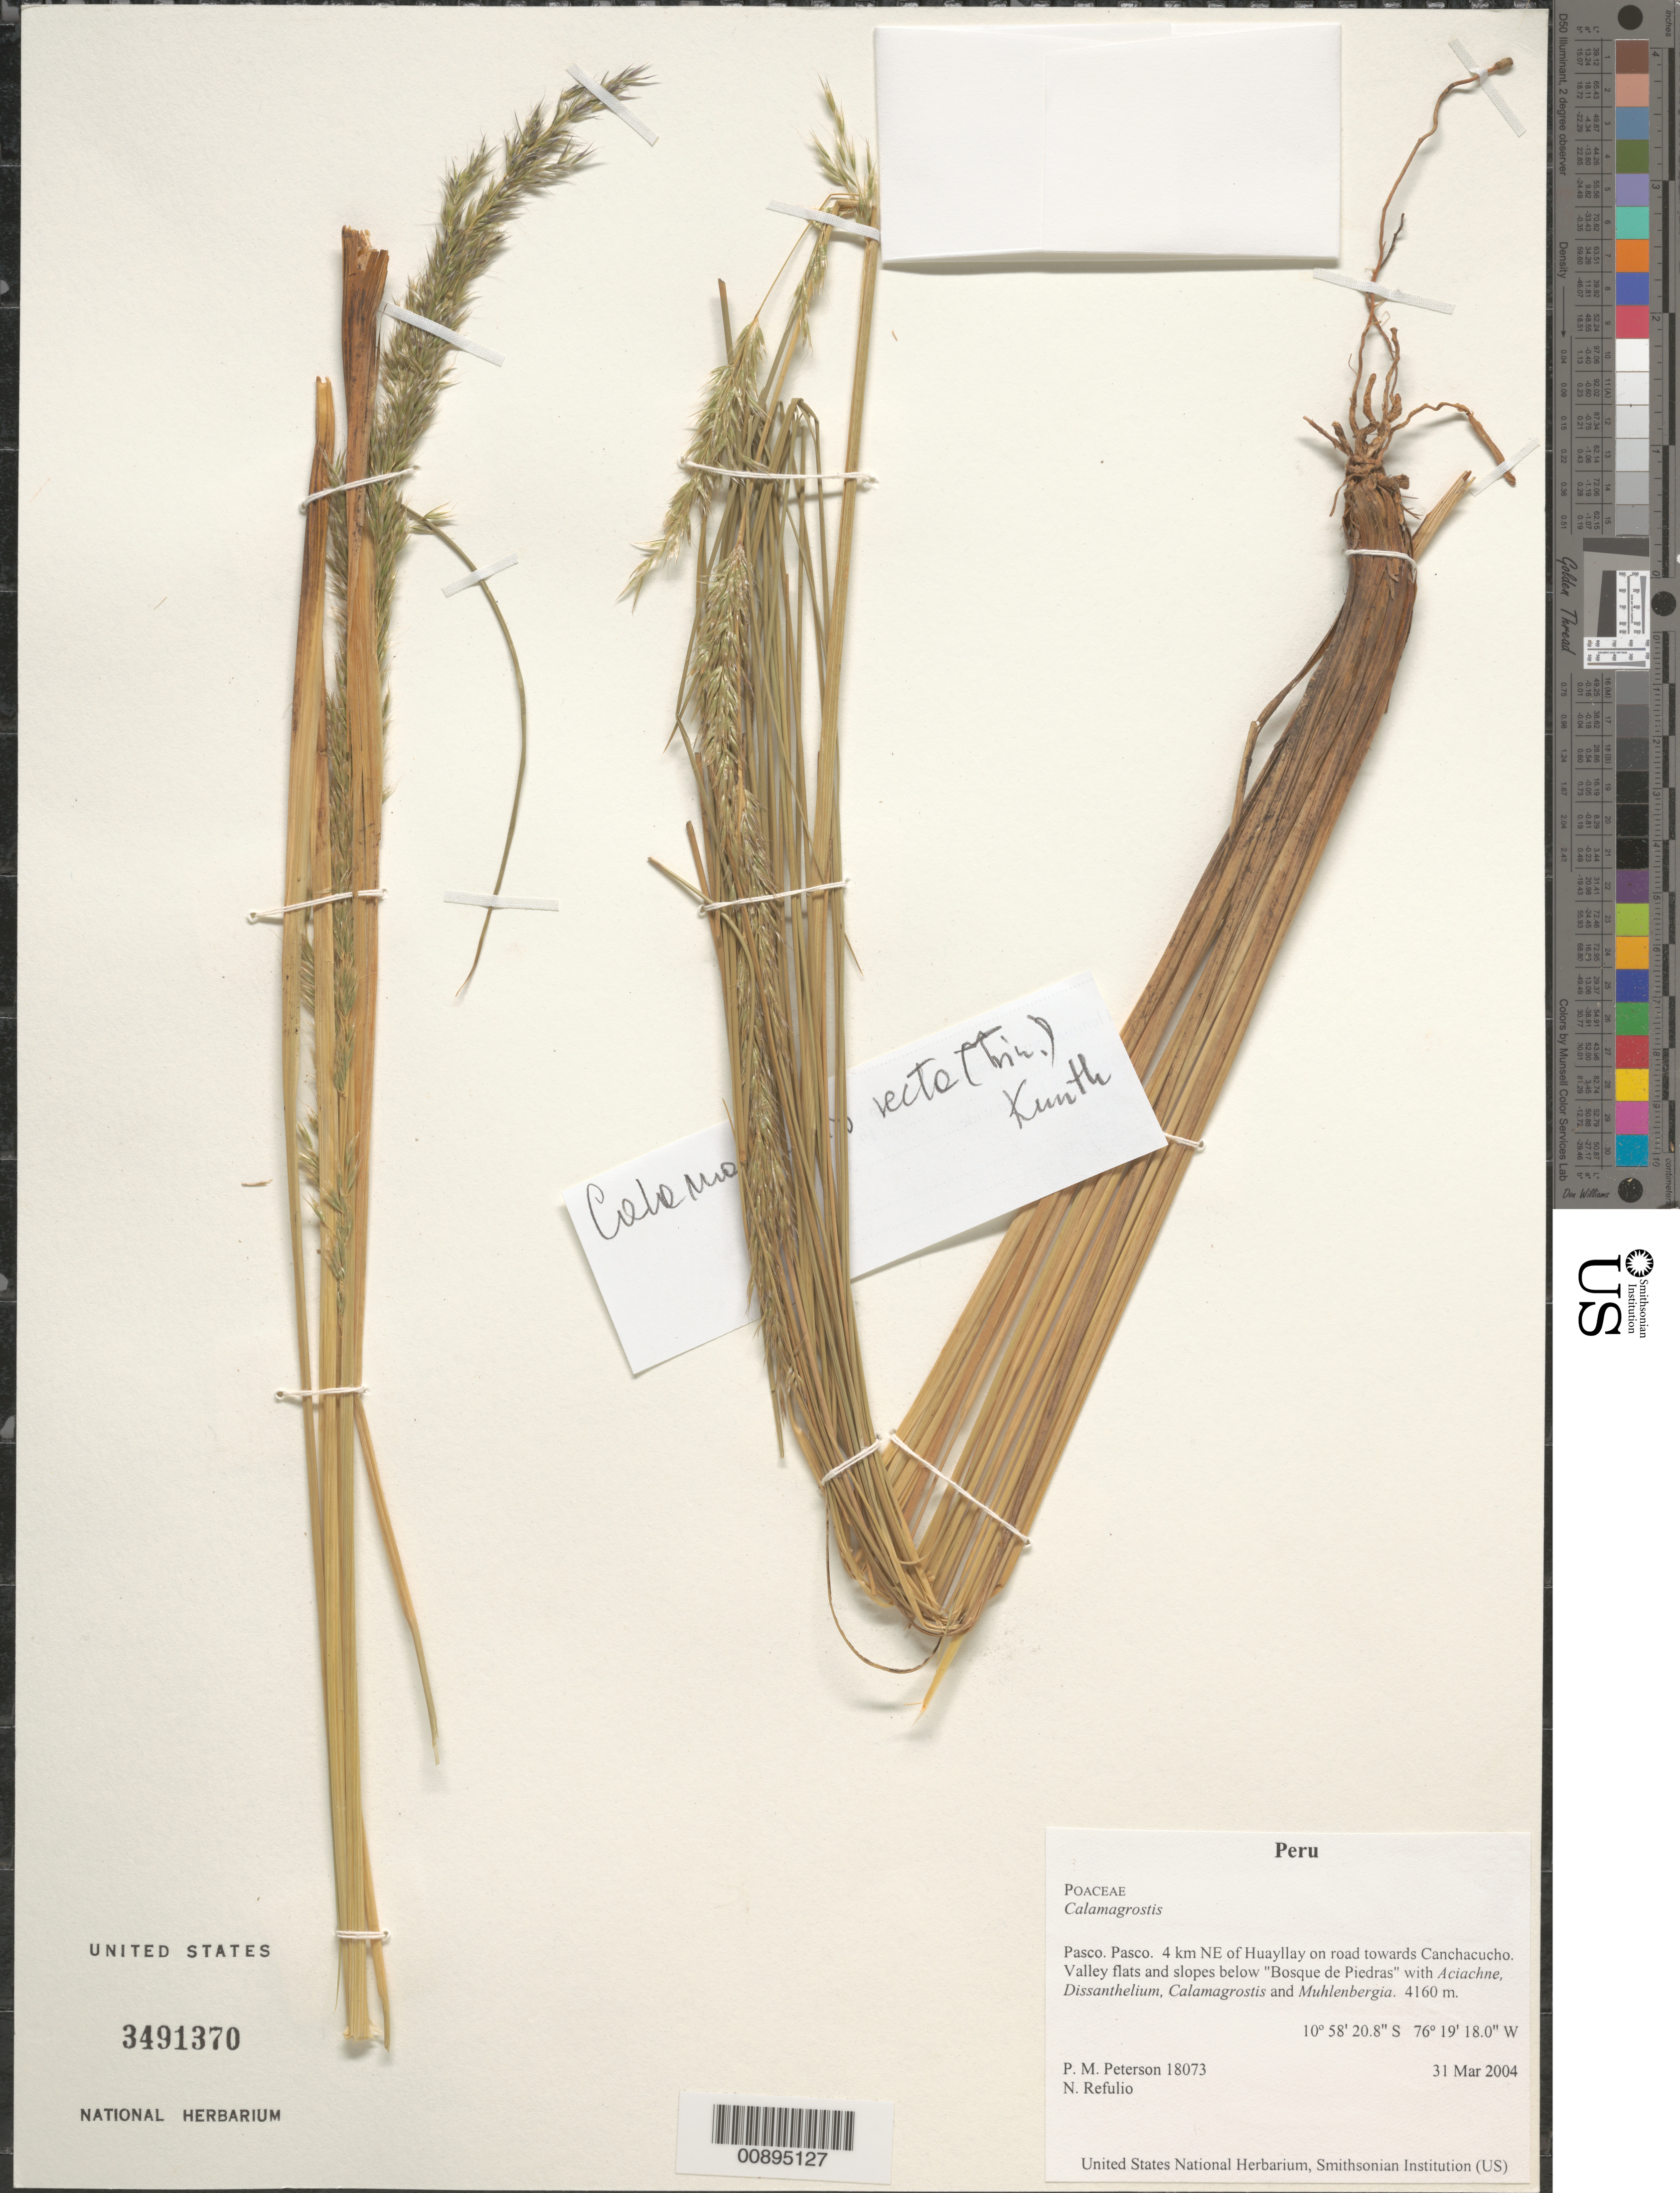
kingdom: Plantae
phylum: Tracheophyta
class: Liliopsida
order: Poales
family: Poaceae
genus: Calamagrostis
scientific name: Calamagrostis sp.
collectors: P. M. Peterson & N. Refulio-Rodríguez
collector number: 18073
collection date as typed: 31 Mar 2004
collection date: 2004-03-31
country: Peru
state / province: Pasco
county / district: Pasco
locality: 4 km NE of Huayllay on road towards Canchacucho. Valley flats and slopes below "Bosque de Piedras" with Aciachne, Dissanthelium, Calamagrostis and Muhlenbergia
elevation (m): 4160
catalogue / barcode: US 3491370